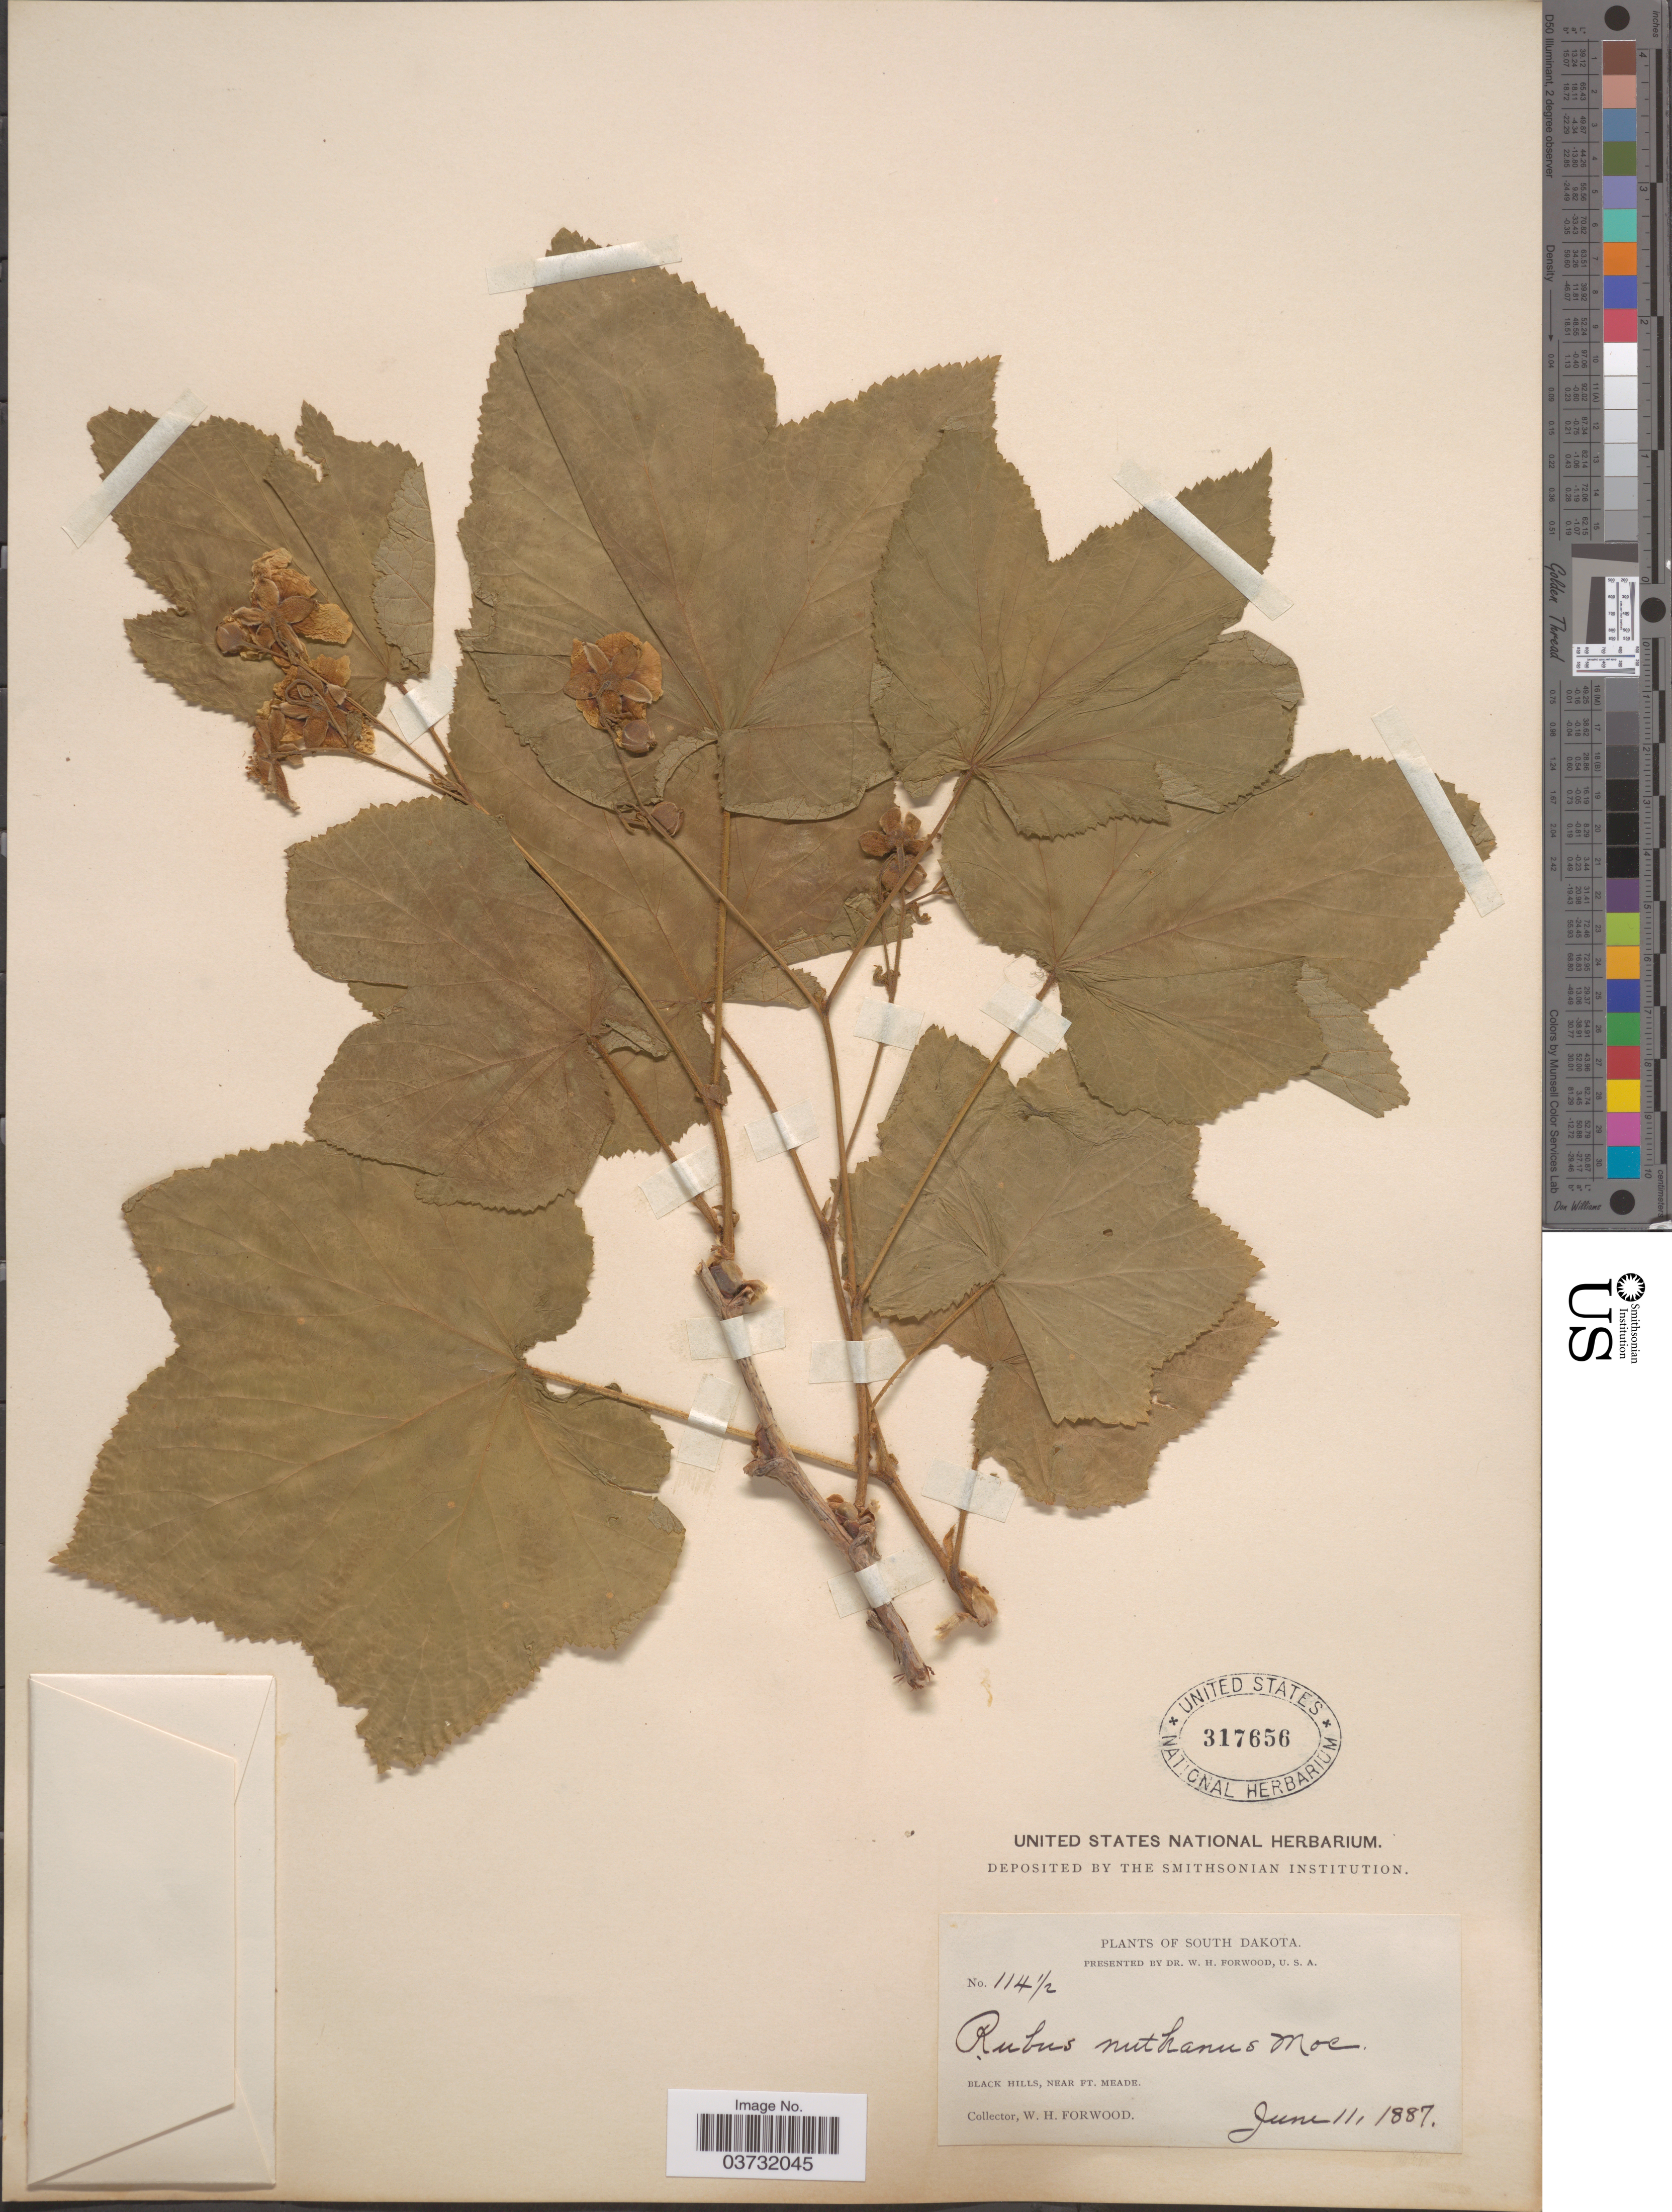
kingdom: Plantae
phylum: Tracheophyta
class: Magnoliopsida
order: Rosales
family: Rosaceae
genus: Rubus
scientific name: Rubus parviflorus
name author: Nutt.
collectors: W. Forwood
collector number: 114½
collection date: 1887-06-11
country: United States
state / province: South Dakota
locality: Black Hills, near Ft. Meade.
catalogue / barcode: US 317656